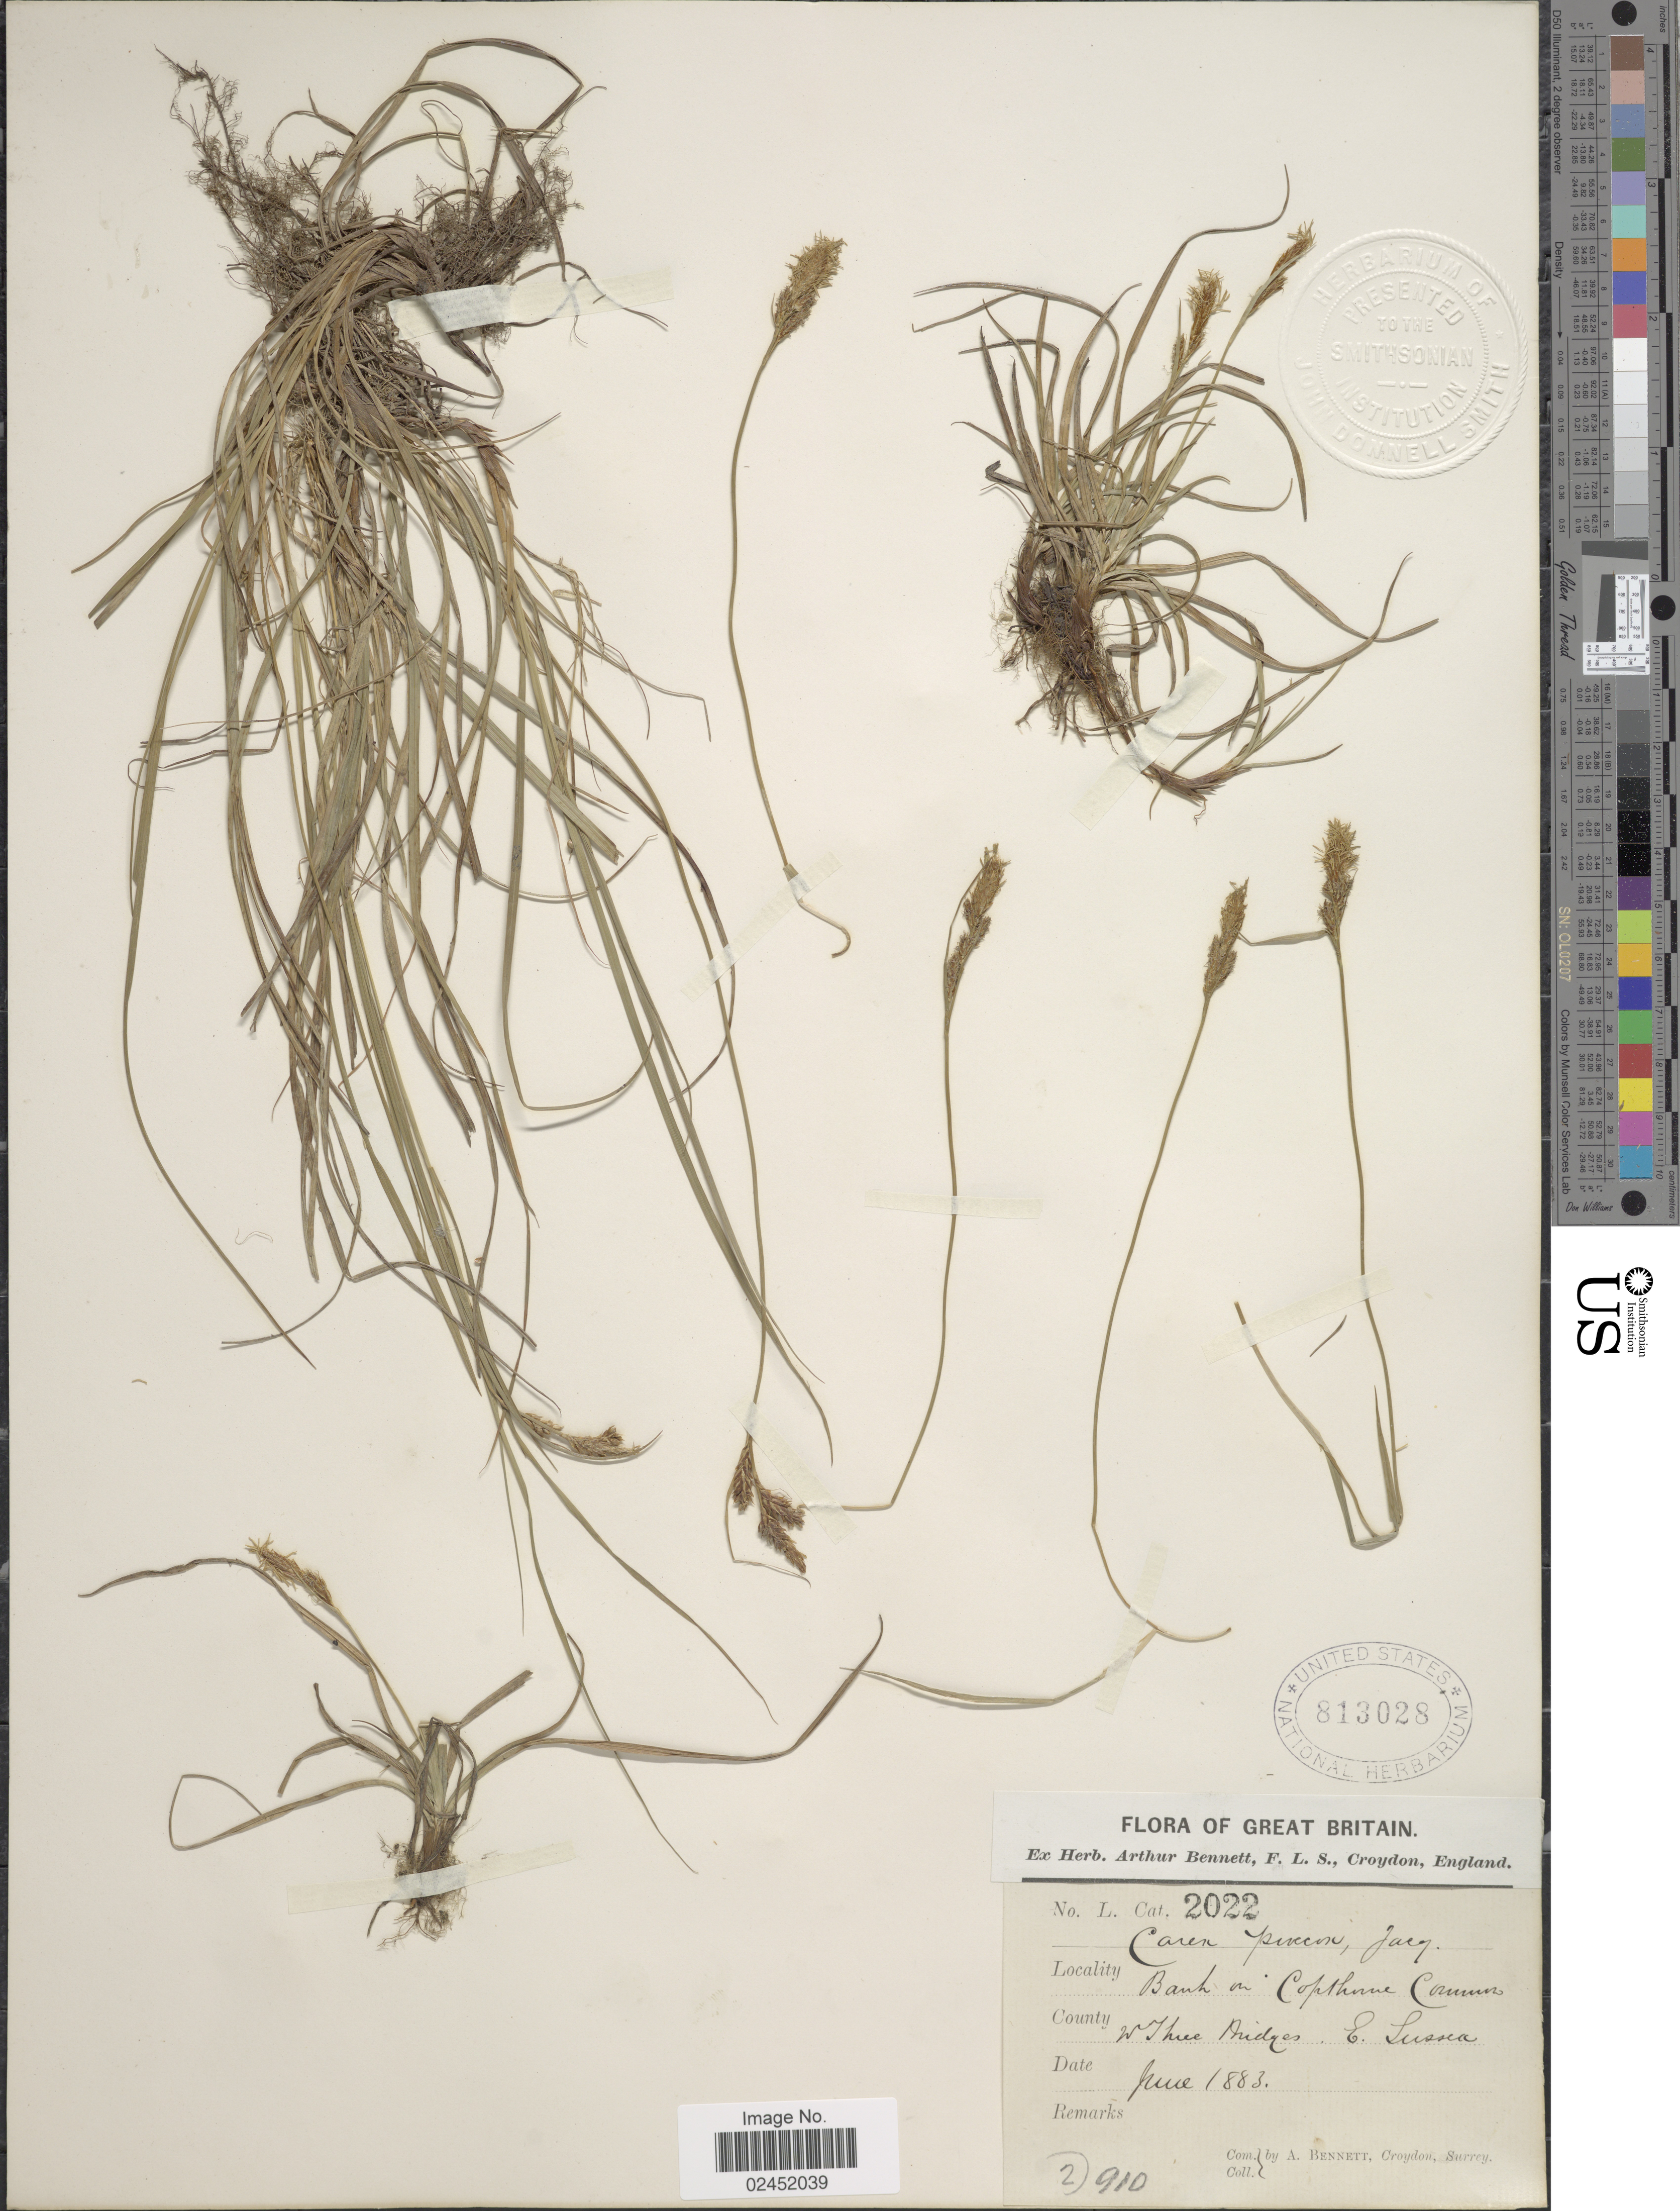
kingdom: Plantae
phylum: Tracheophyta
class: Liliopsida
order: Poales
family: Cyperaceae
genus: Carex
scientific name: Carex praecox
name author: Schreb.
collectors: A. Bennett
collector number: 2022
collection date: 1883-06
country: United Kingdom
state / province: England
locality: Bank in Copthorne Common, County W Three Bridges, E Sussex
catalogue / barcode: US 813028